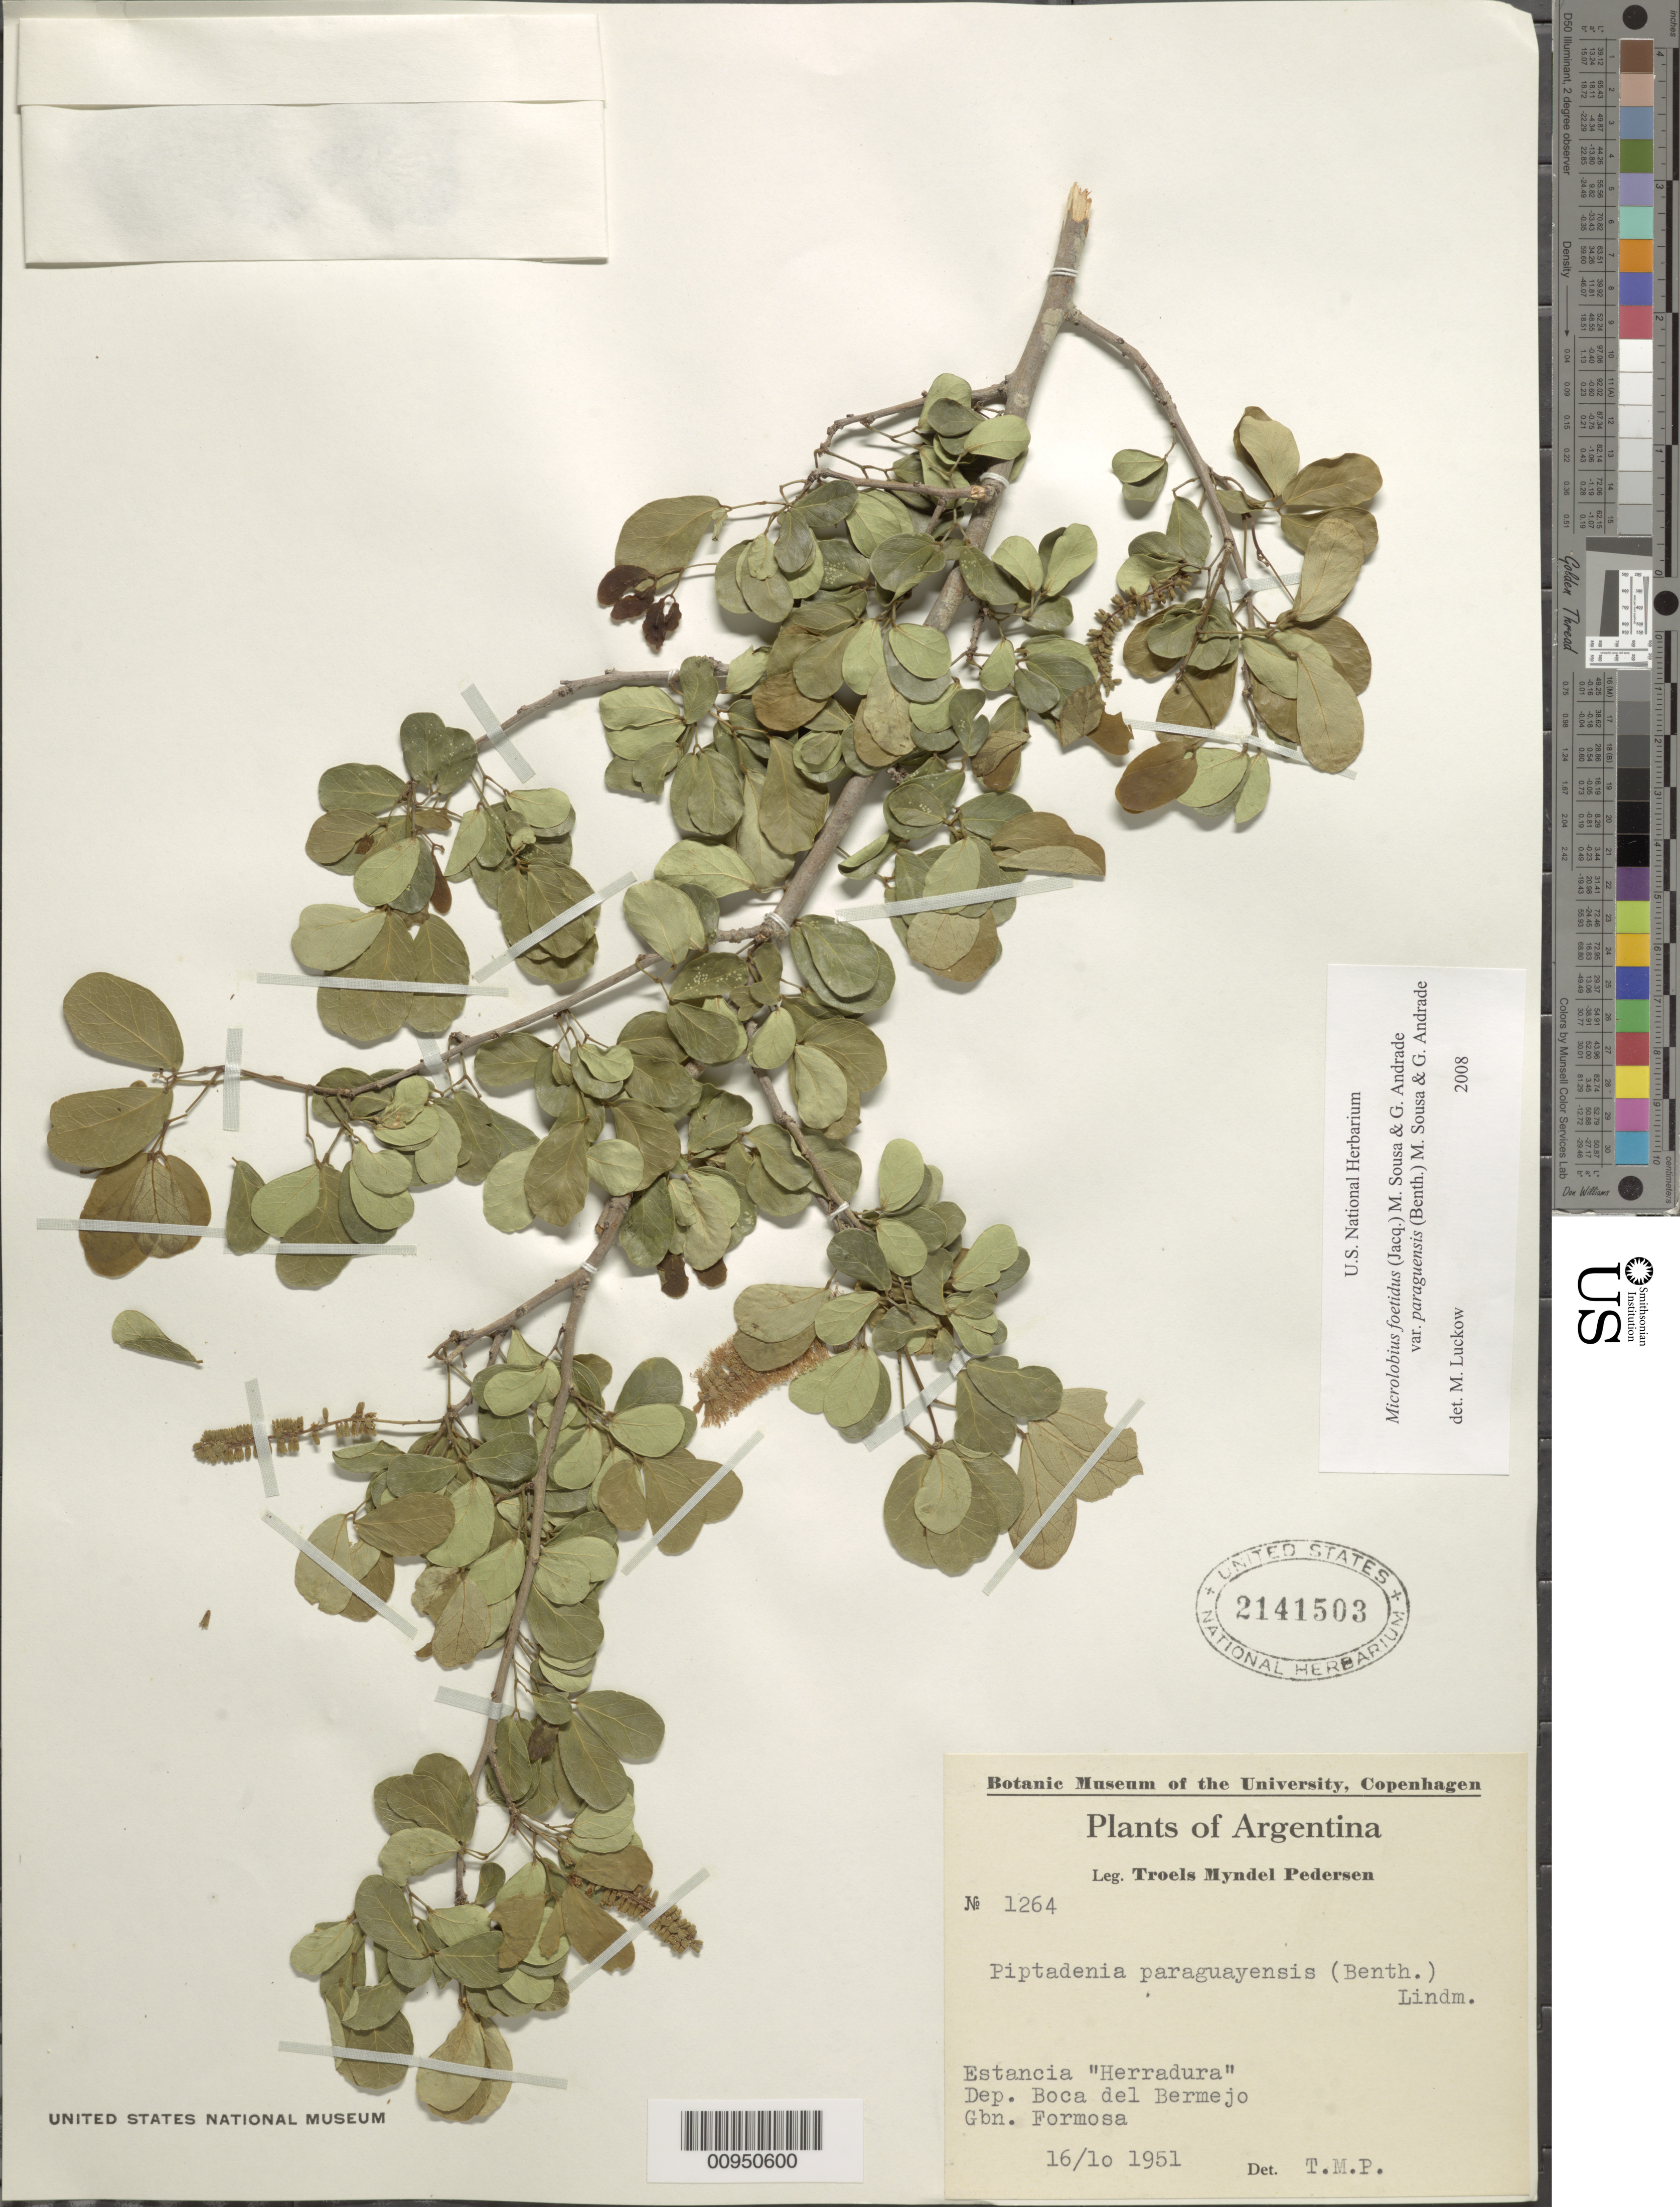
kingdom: Plantae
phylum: Tracheophyta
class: Magnoliopsida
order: Fabales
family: Fabaceae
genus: Microlobius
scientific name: Microlobius foetidus subsp. paraguensis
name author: (Benth.) M. Sousa & G. Andrade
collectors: T. M. Pedersen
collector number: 1264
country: Argentina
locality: Herradura, Boca del Bermejo, Gbn. Formosa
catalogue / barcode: US 2141503